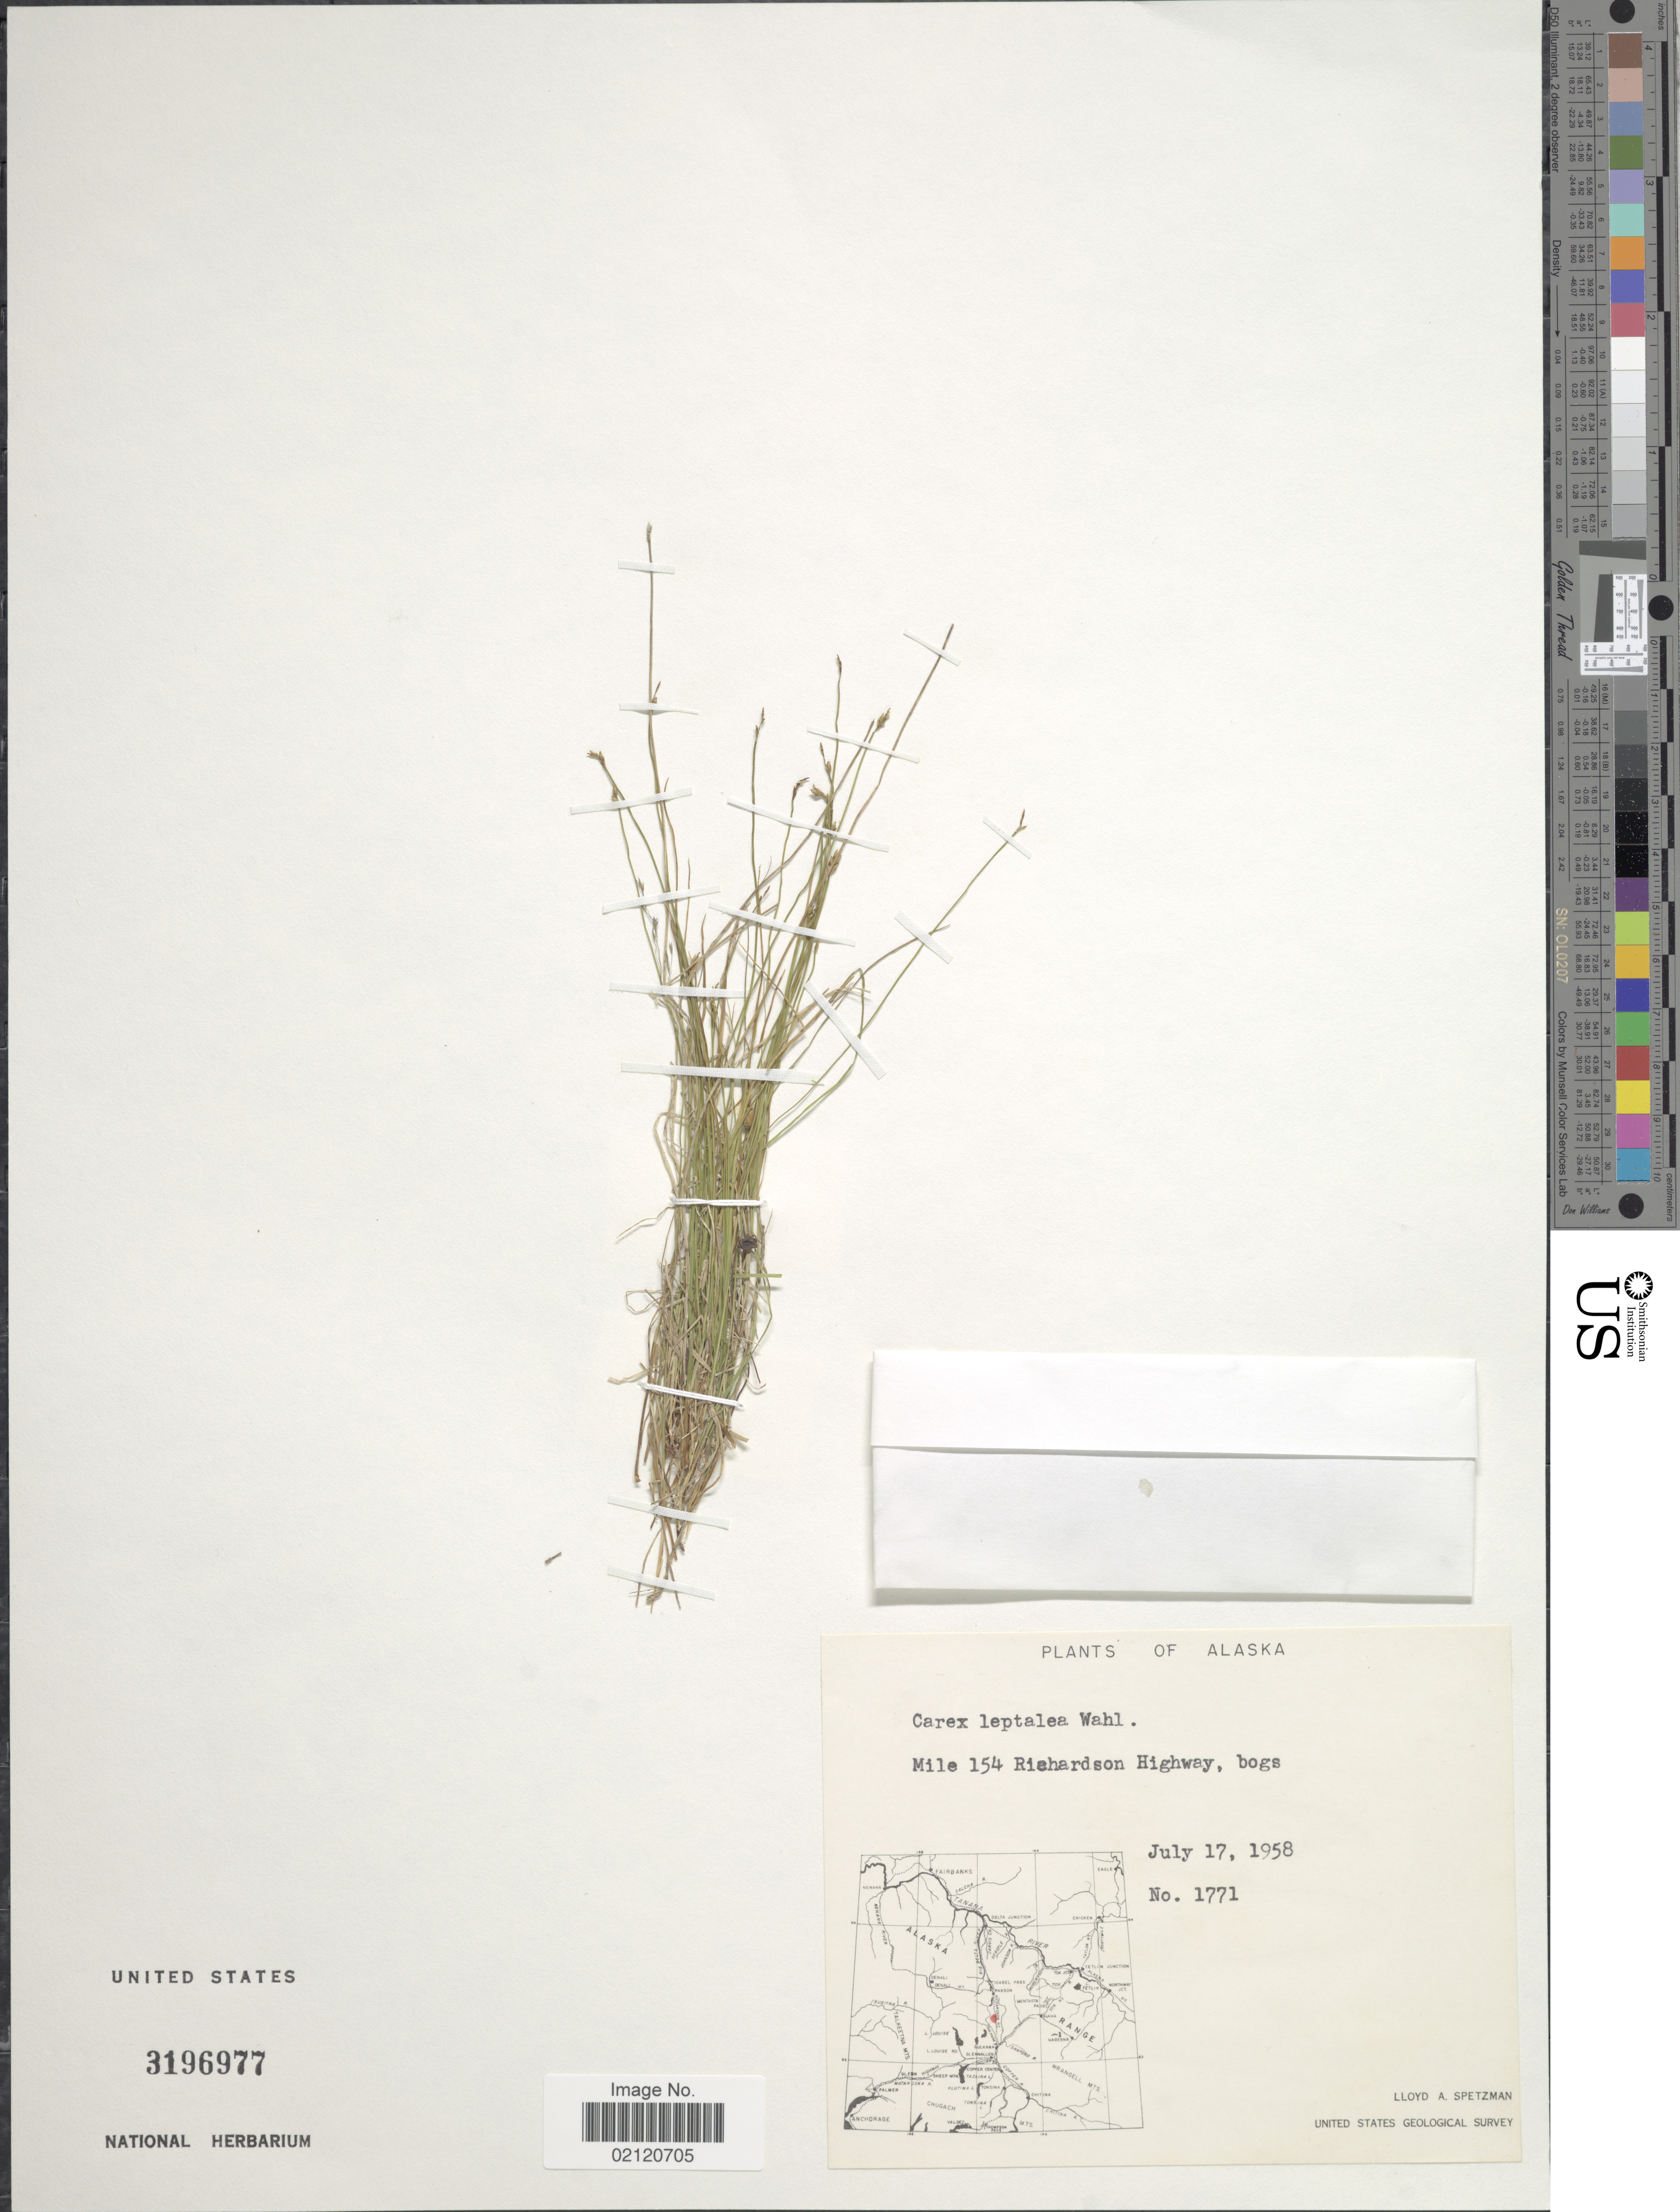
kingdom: Plantae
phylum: Tracheophyta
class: Liliopsida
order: Poales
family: Cyperaceae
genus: Carex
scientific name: Carex leptalea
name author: Wahlenb.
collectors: L. Spetzman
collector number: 1771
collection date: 1958-07-17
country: United States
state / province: Alaska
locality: Mile 154 Richardson Highway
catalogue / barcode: US 3196977